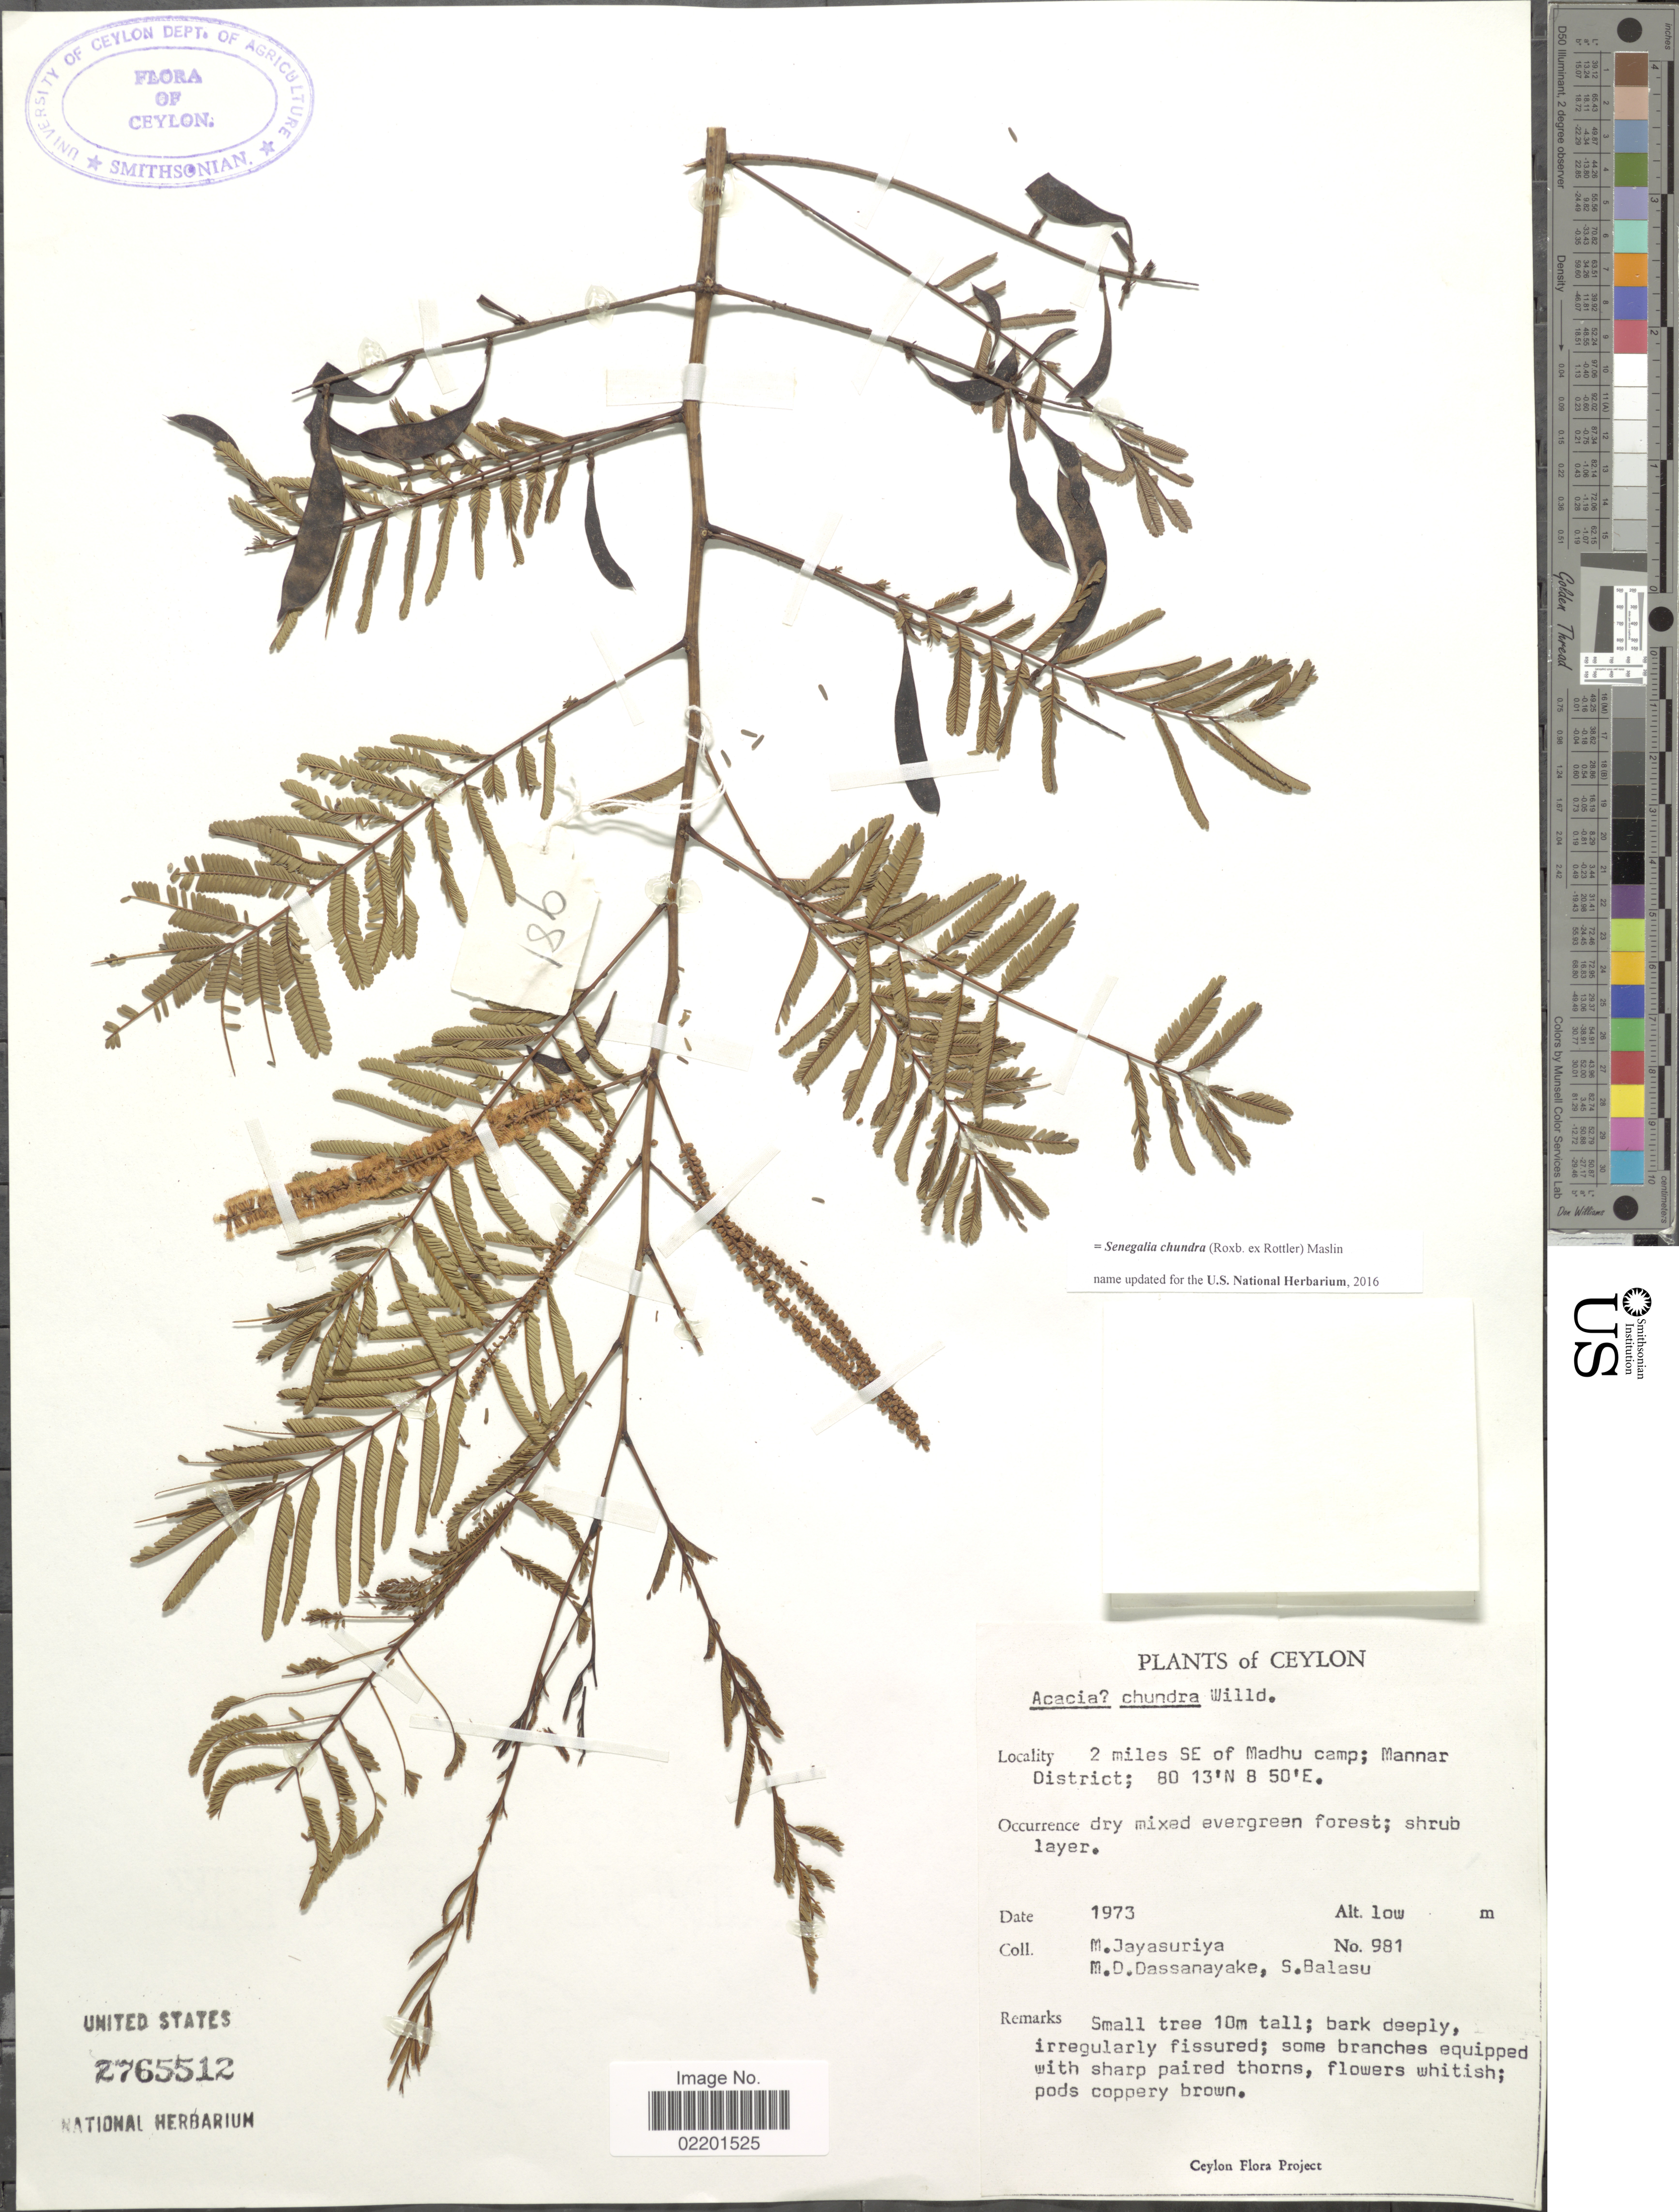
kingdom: Plantae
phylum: Tracheophyta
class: Magnoliopsida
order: Fabales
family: Fabaceae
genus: Senegalia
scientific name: Senegalia chundra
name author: (Roxb. ex Rottler) Maslin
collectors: M. Jayasuriya, M. D. Dassanayake & S. Balasu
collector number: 981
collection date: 1973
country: Sri Lanka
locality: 2 miles SE of Madhu camp; Mannar District.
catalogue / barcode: US 2765512